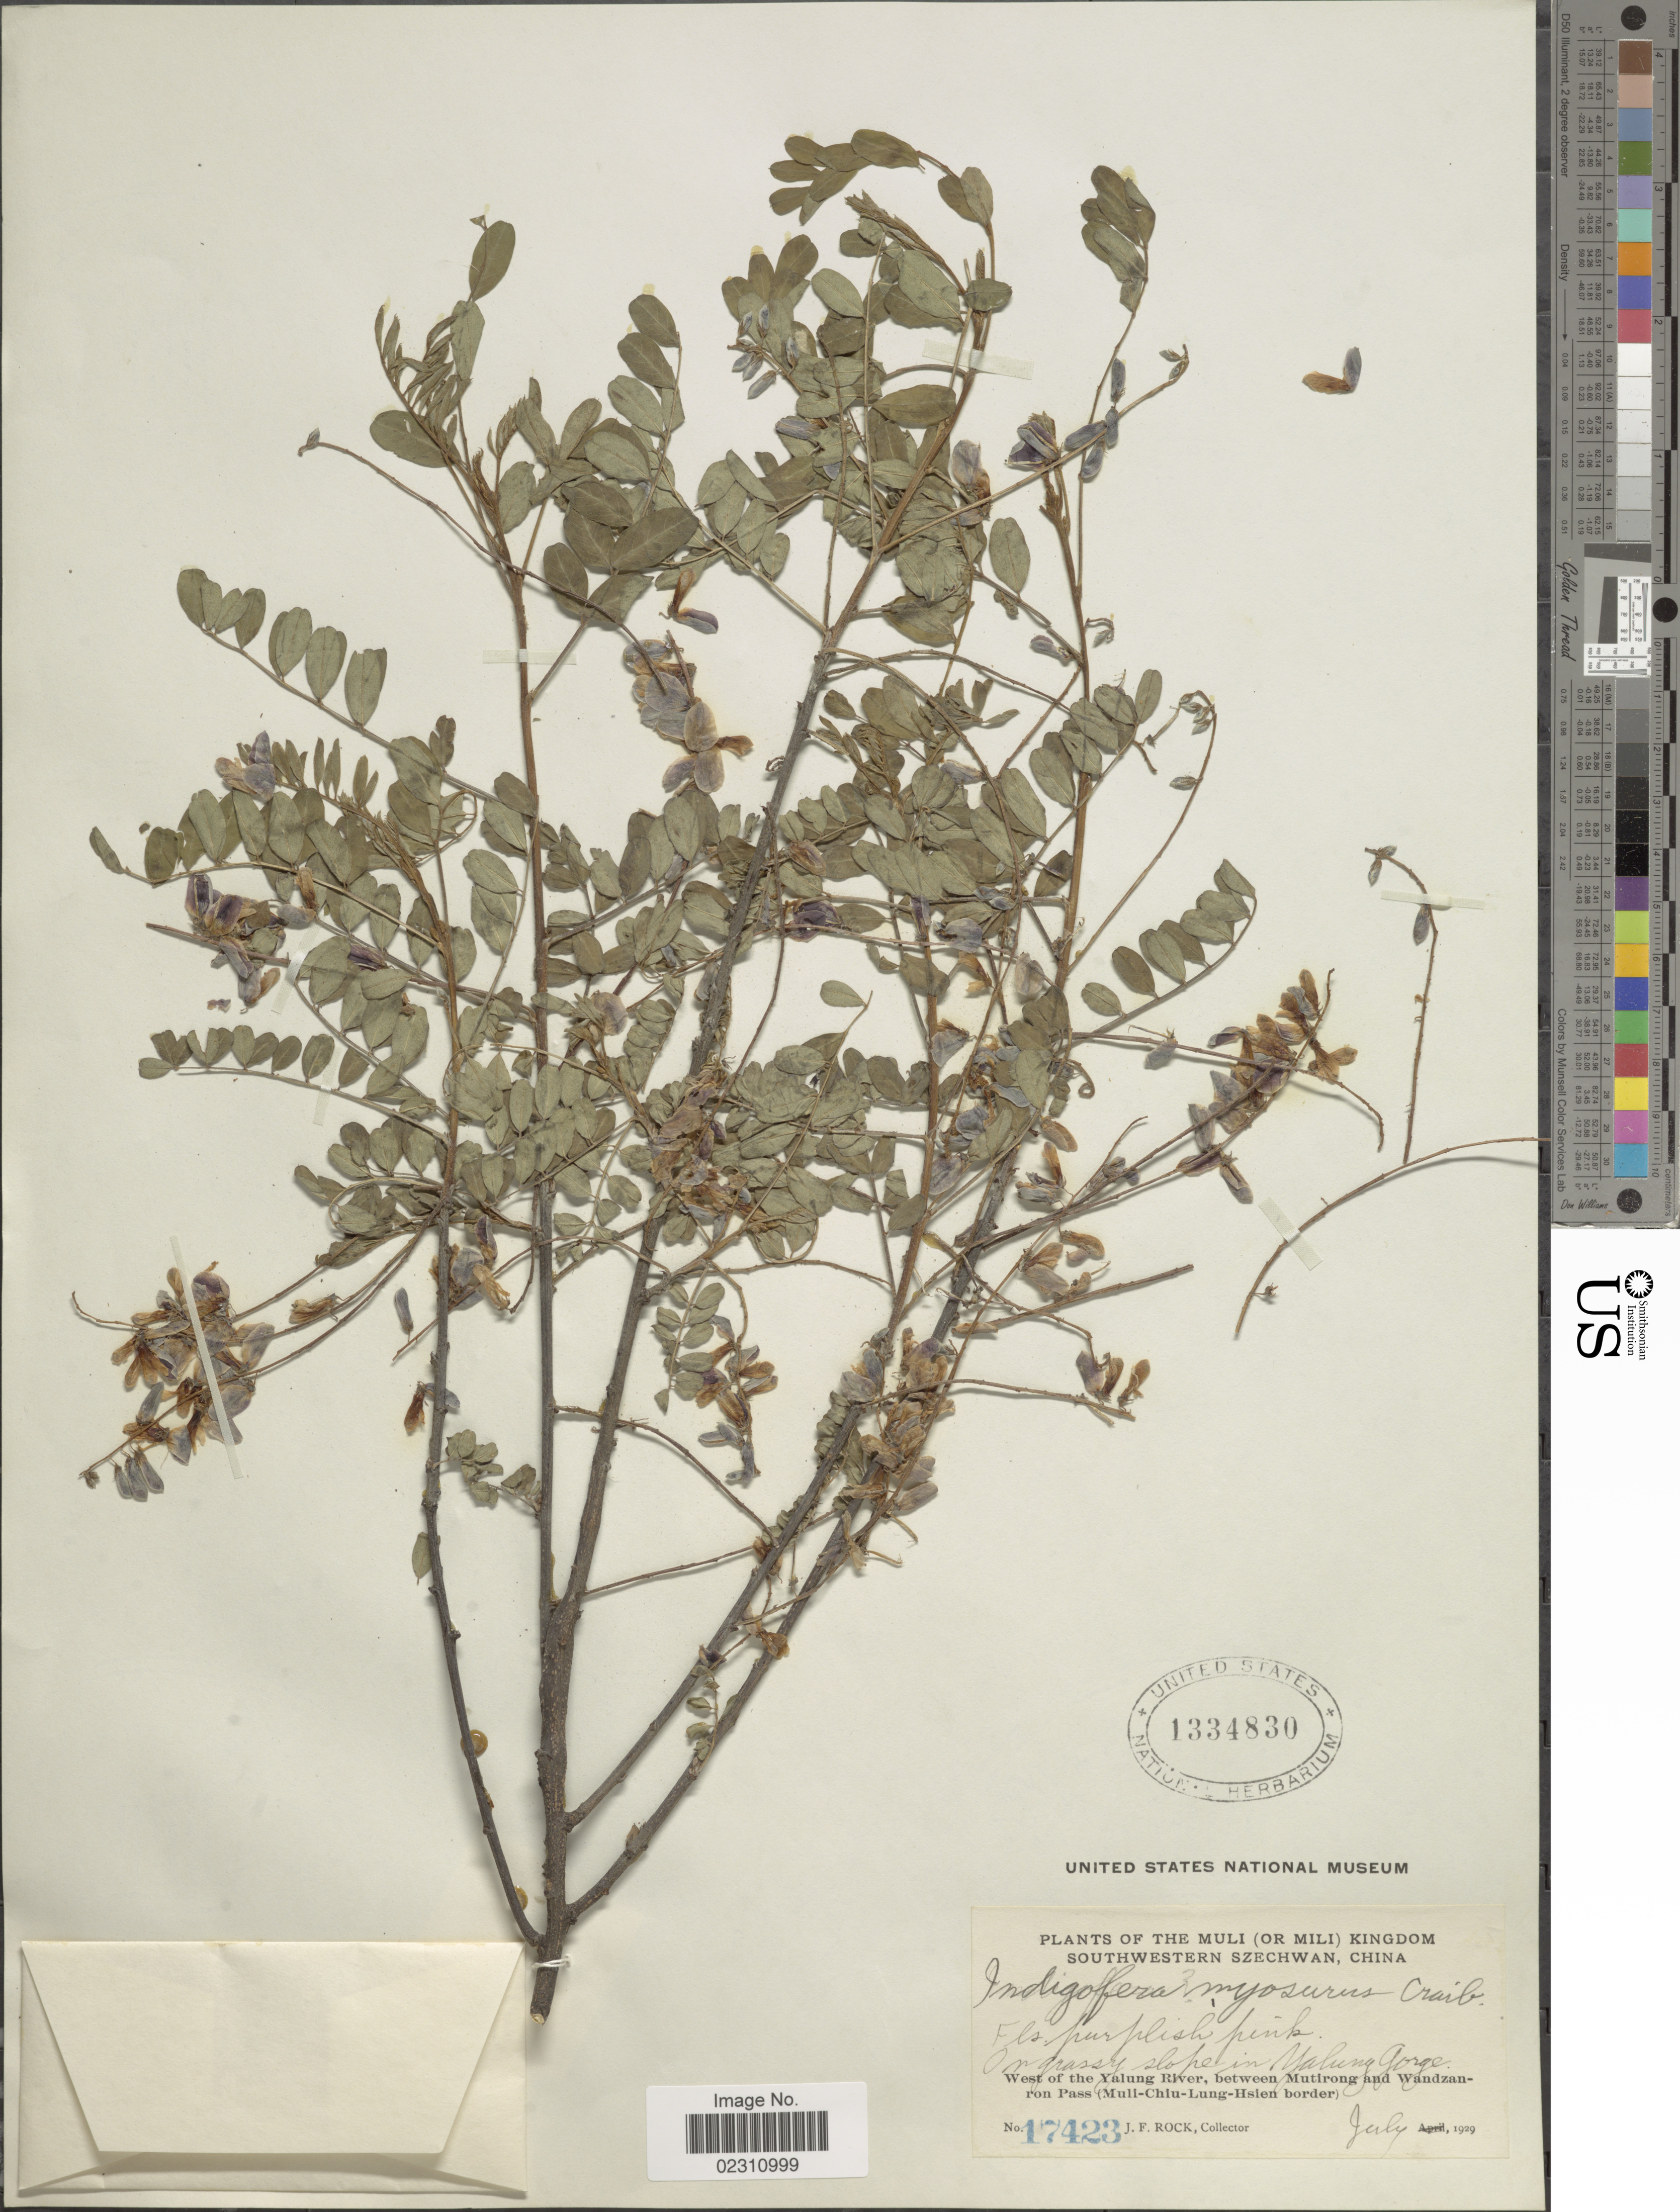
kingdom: Plantae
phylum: Tracheophyta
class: Magnoliopsida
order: Fabales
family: Fabaceae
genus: Indigofera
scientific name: Indigofera myosurus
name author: Craib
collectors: J. Rock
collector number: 17423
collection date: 1929-07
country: China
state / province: Sichuan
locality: Muli (or Mili) Kingdorm, Southwestern Szechwan, Yalung Gorge, west of the Yalung River, betwee Mutirong and Wandzanron Pass (Muli-Chiu-Lung-Hsien border)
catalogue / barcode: US 1334830